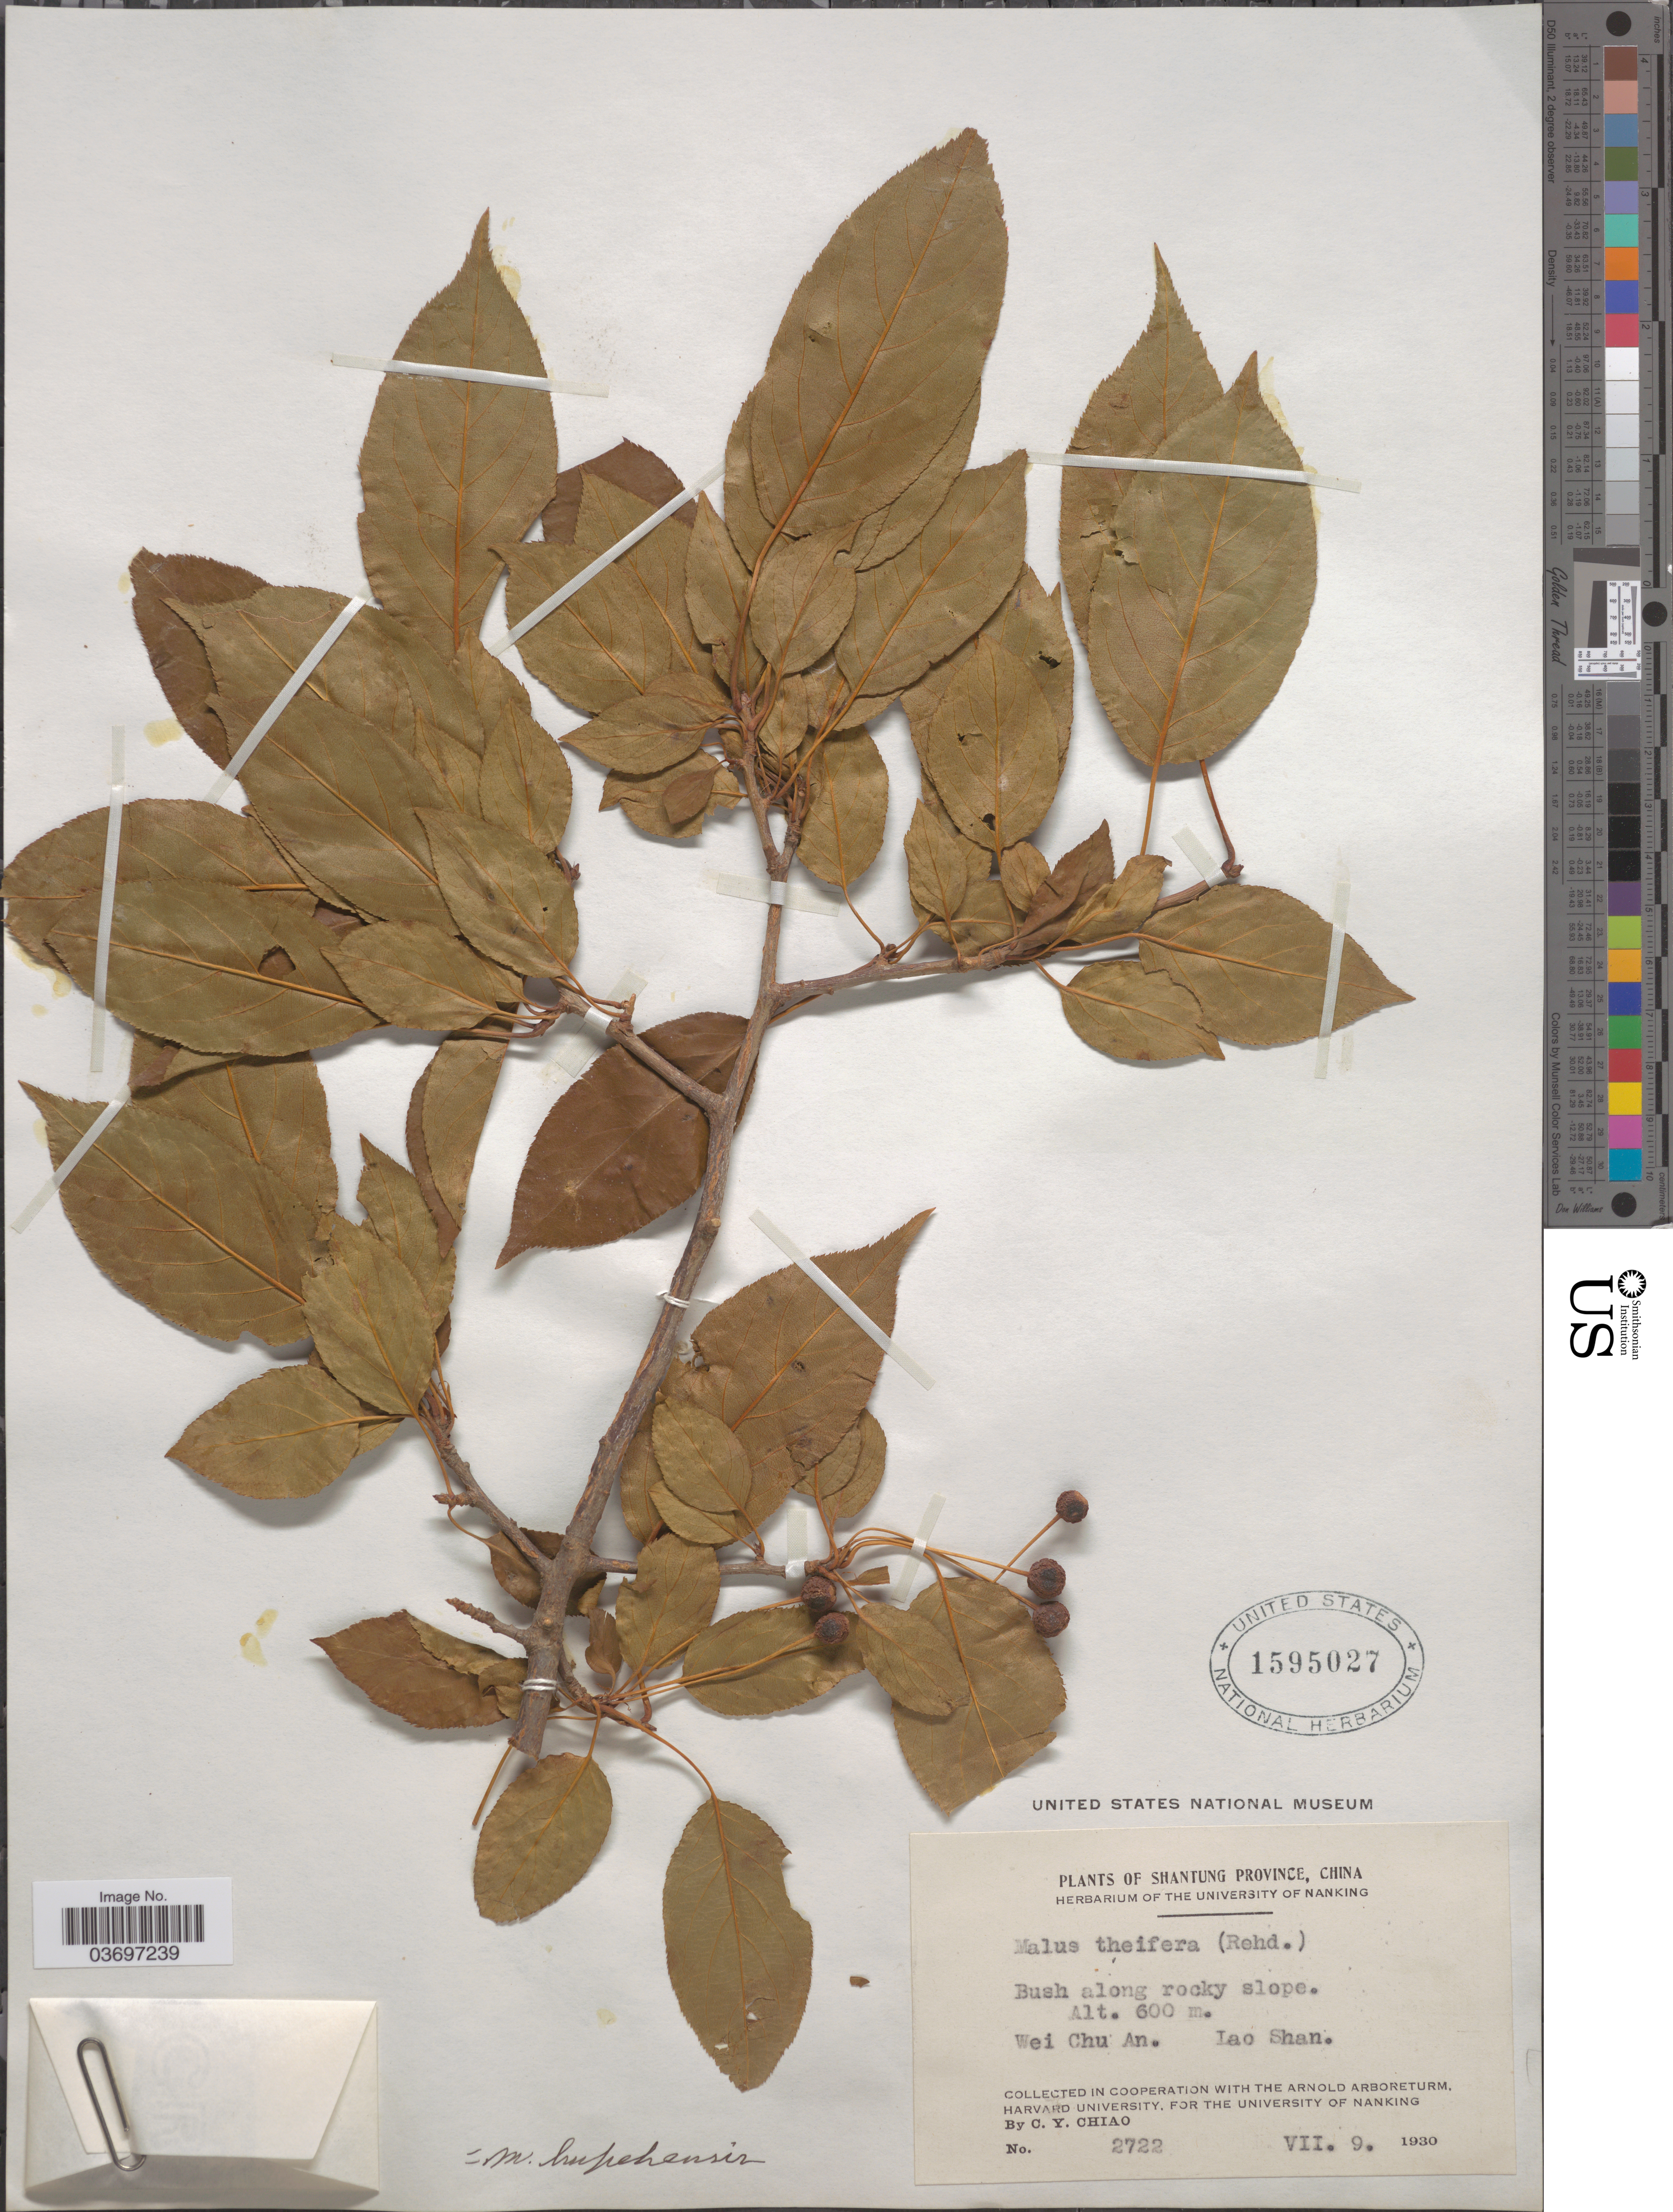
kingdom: Plantae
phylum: Tracheophyta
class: Magnoliopsida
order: Rosales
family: Rosaceae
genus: Malus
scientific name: Malus hupehensis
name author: (Pamp.) Rehder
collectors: C. Chaio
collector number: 2722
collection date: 1930-07-09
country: China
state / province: Shandong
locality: Shantung Province. Wei Chu An . Lao Shan.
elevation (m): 600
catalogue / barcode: US 1595027